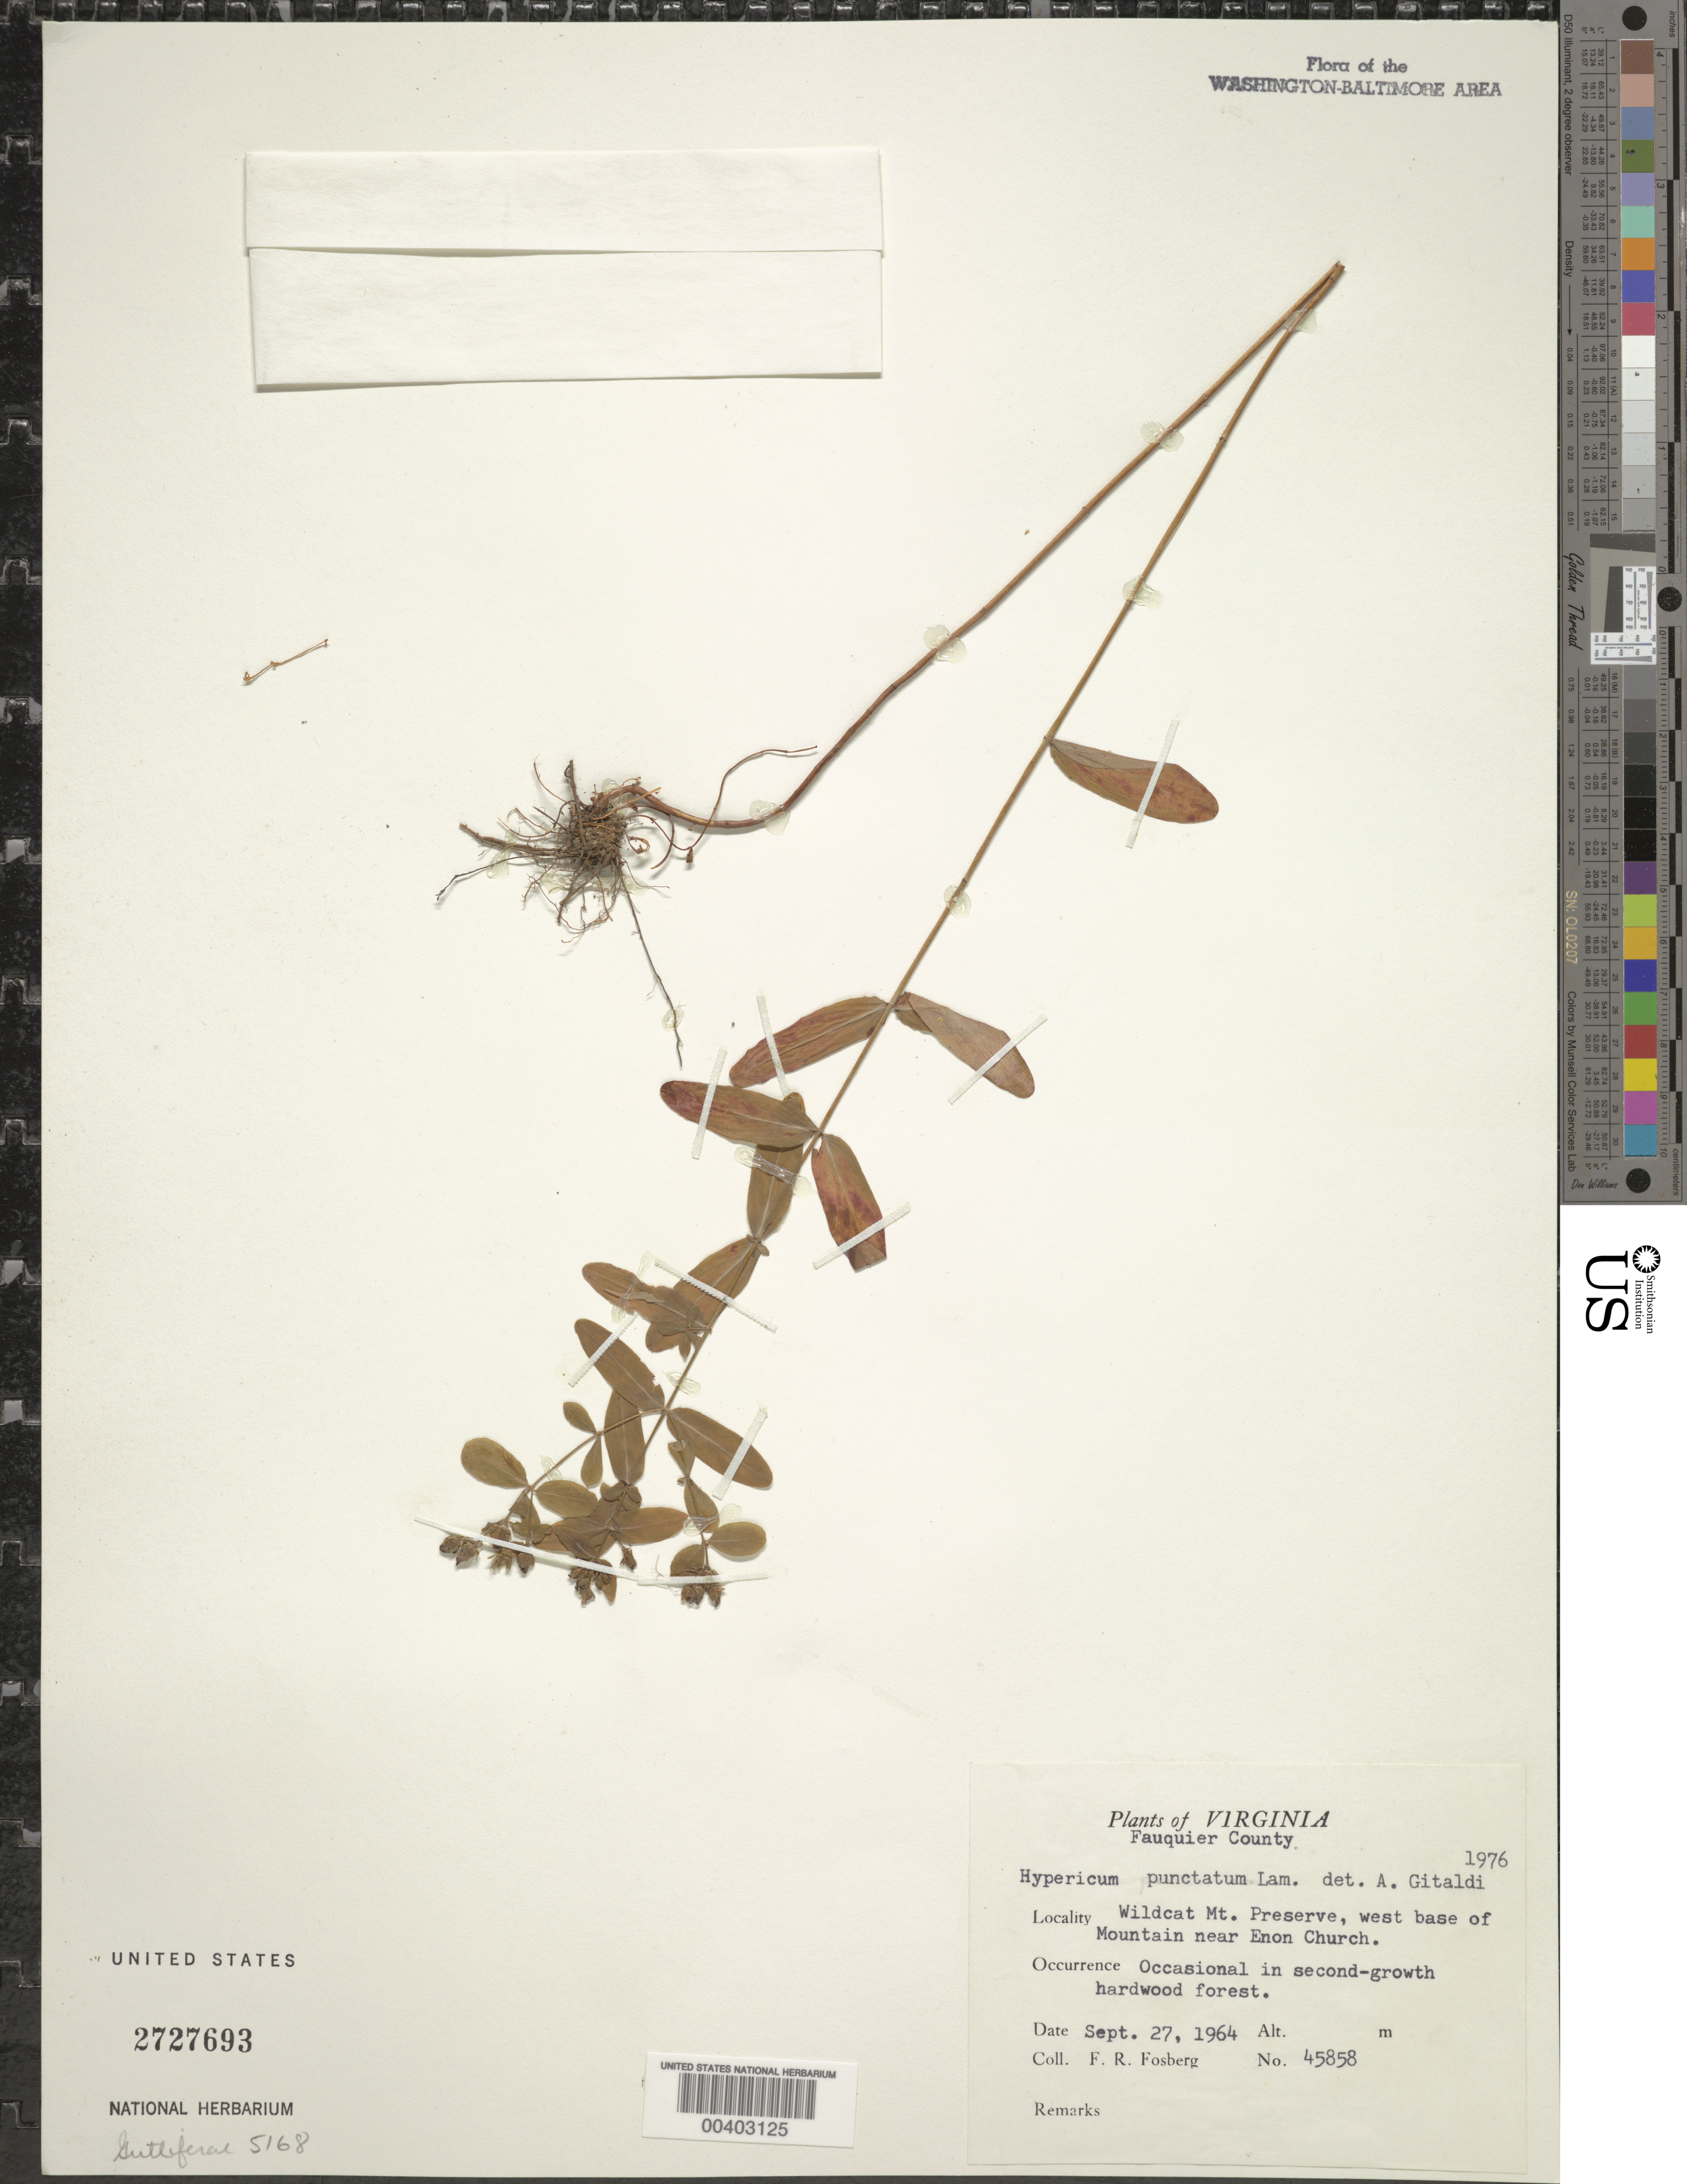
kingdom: Plantae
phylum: Tracheophyta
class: Magnoliopsida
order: Malpighiales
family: Hypericaceae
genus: Hypericum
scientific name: Hypericum punctatum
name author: Lam.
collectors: F. R. Fosberg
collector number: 45858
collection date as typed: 27 Sep 1964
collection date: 1964-09-27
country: United States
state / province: Virginia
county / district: Fauquier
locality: Wildcat Mountain Preserve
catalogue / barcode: US 2727693